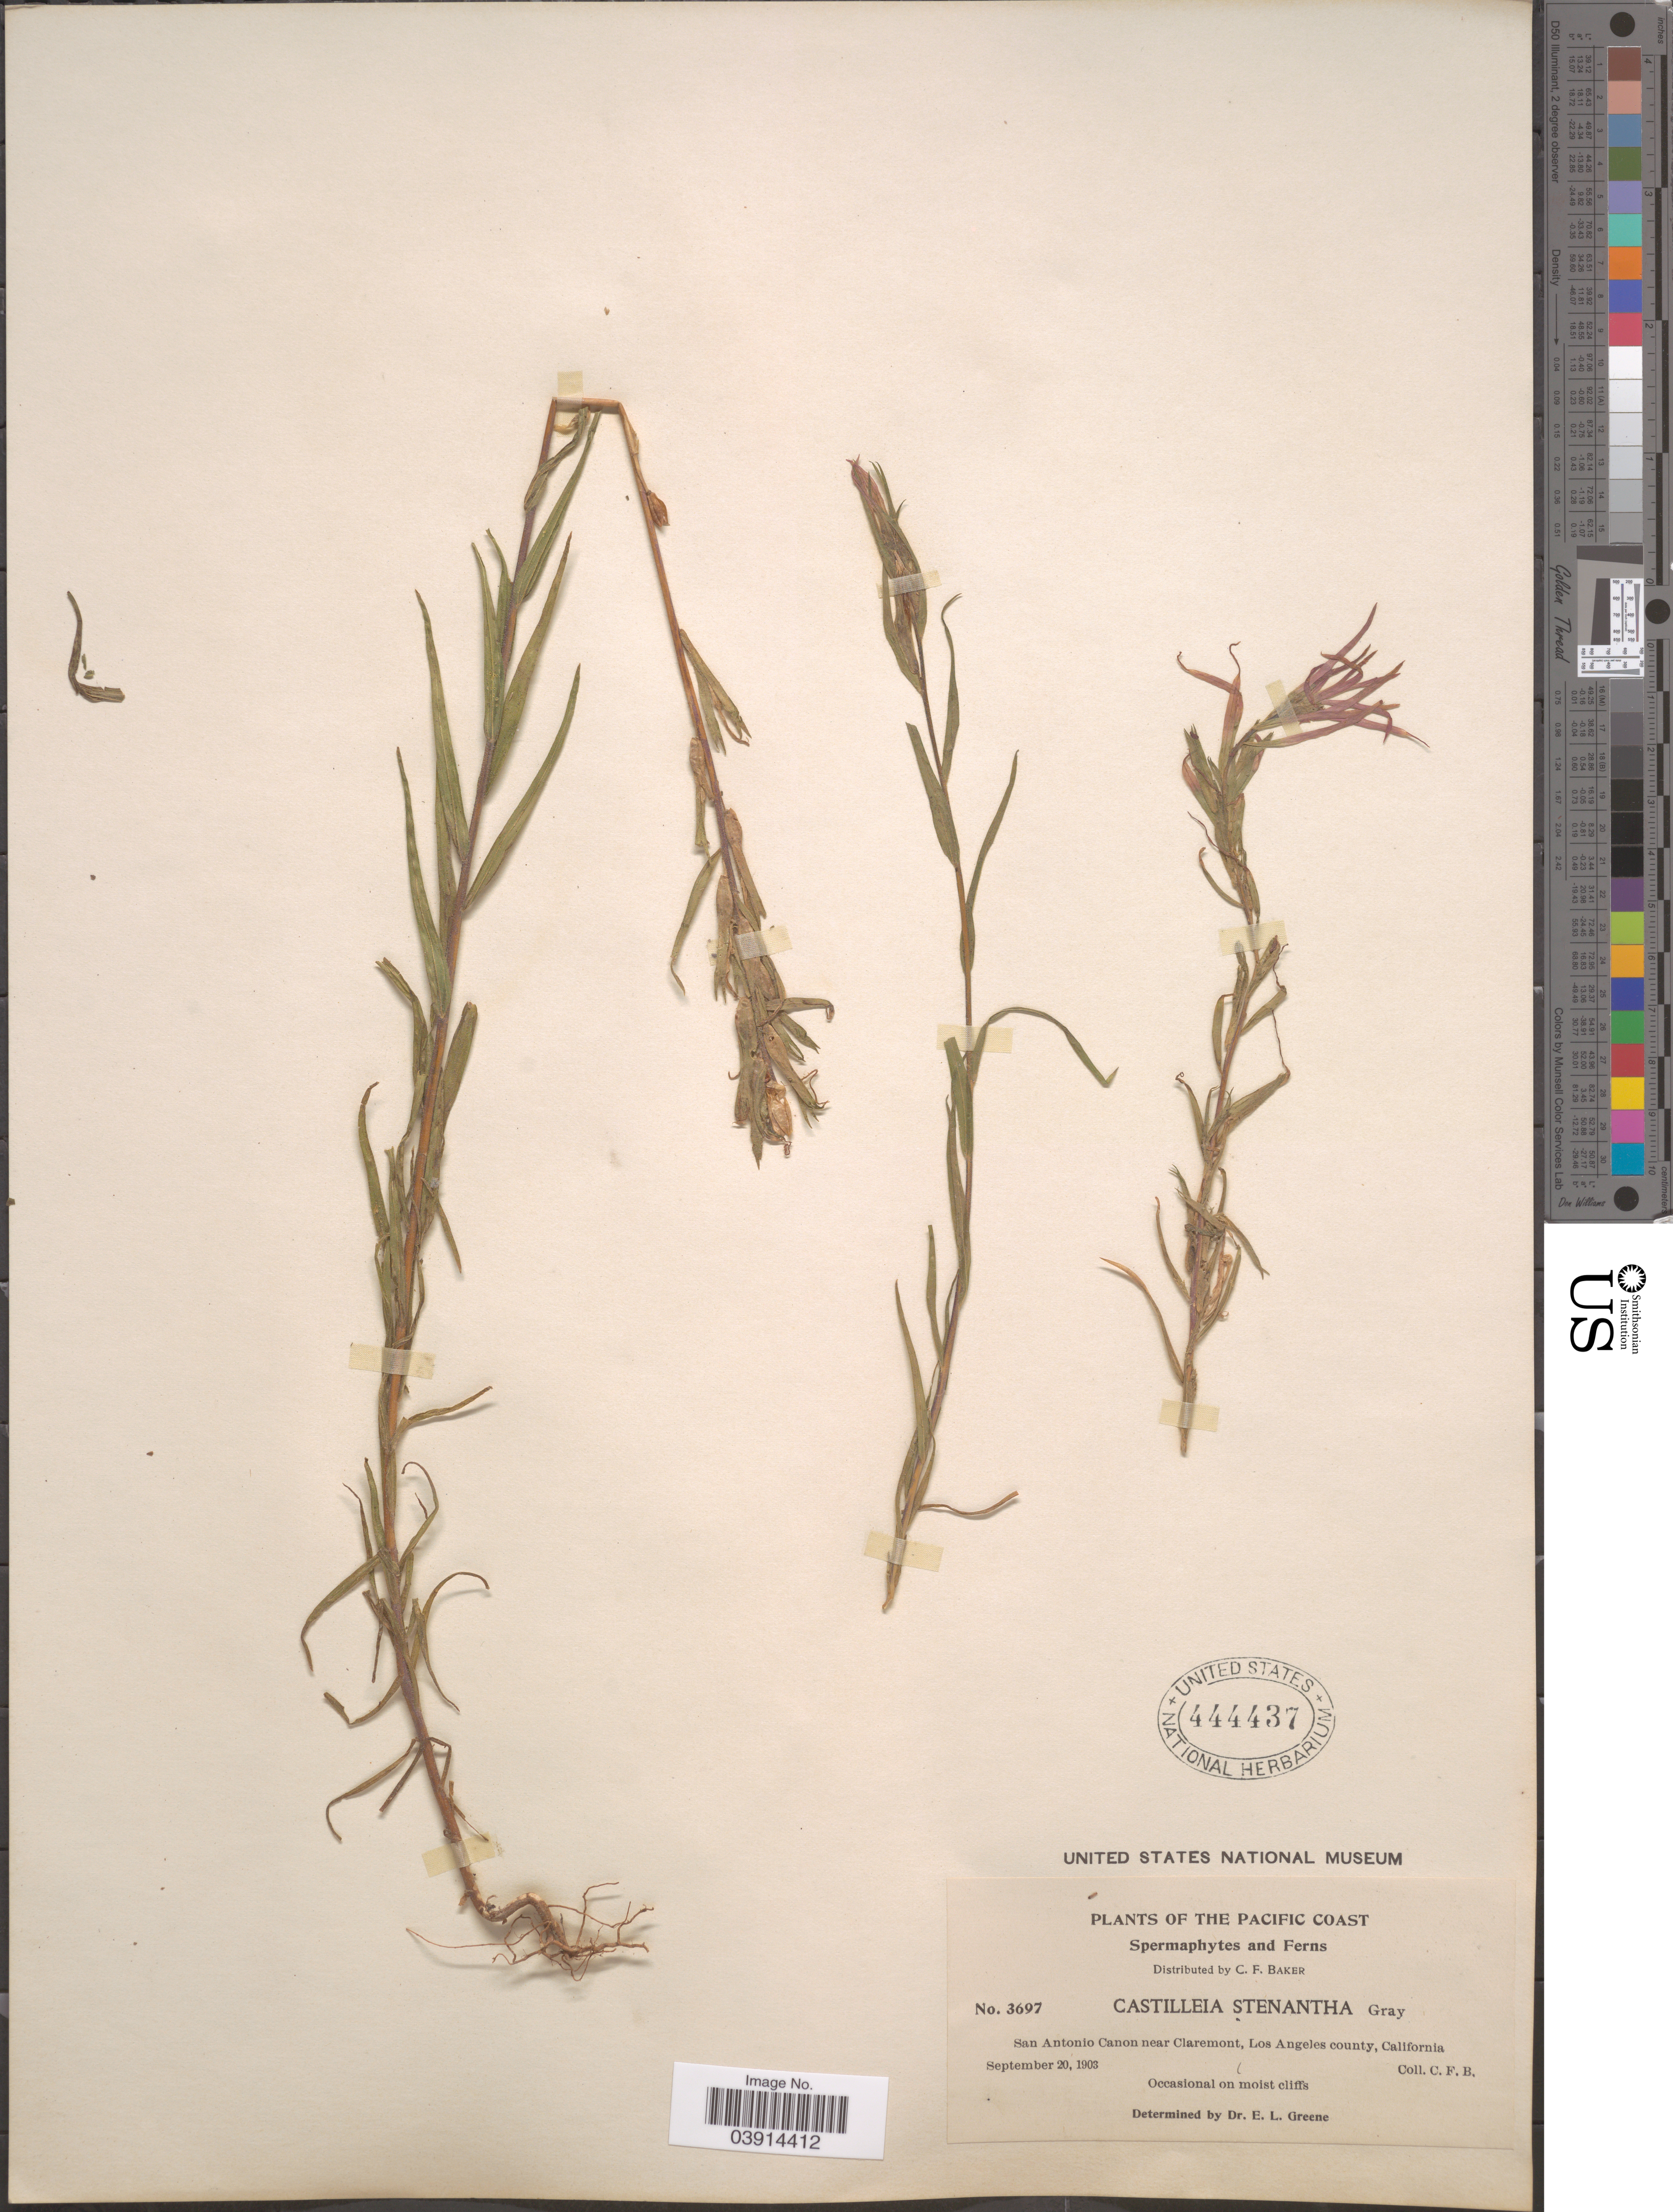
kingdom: Plantae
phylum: Tracheophyta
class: Magnoliopsida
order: Lamiales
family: Orobanchaceae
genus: Castilleja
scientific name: Castilleja stenantha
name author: A. Gray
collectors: C. F. Baker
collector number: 3697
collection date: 1903-09-20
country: United States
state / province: California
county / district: Los Angeles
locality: The Pacific Coast. San Antonio Canon near Claremont, Los Angeles county.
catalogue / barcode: US 444437